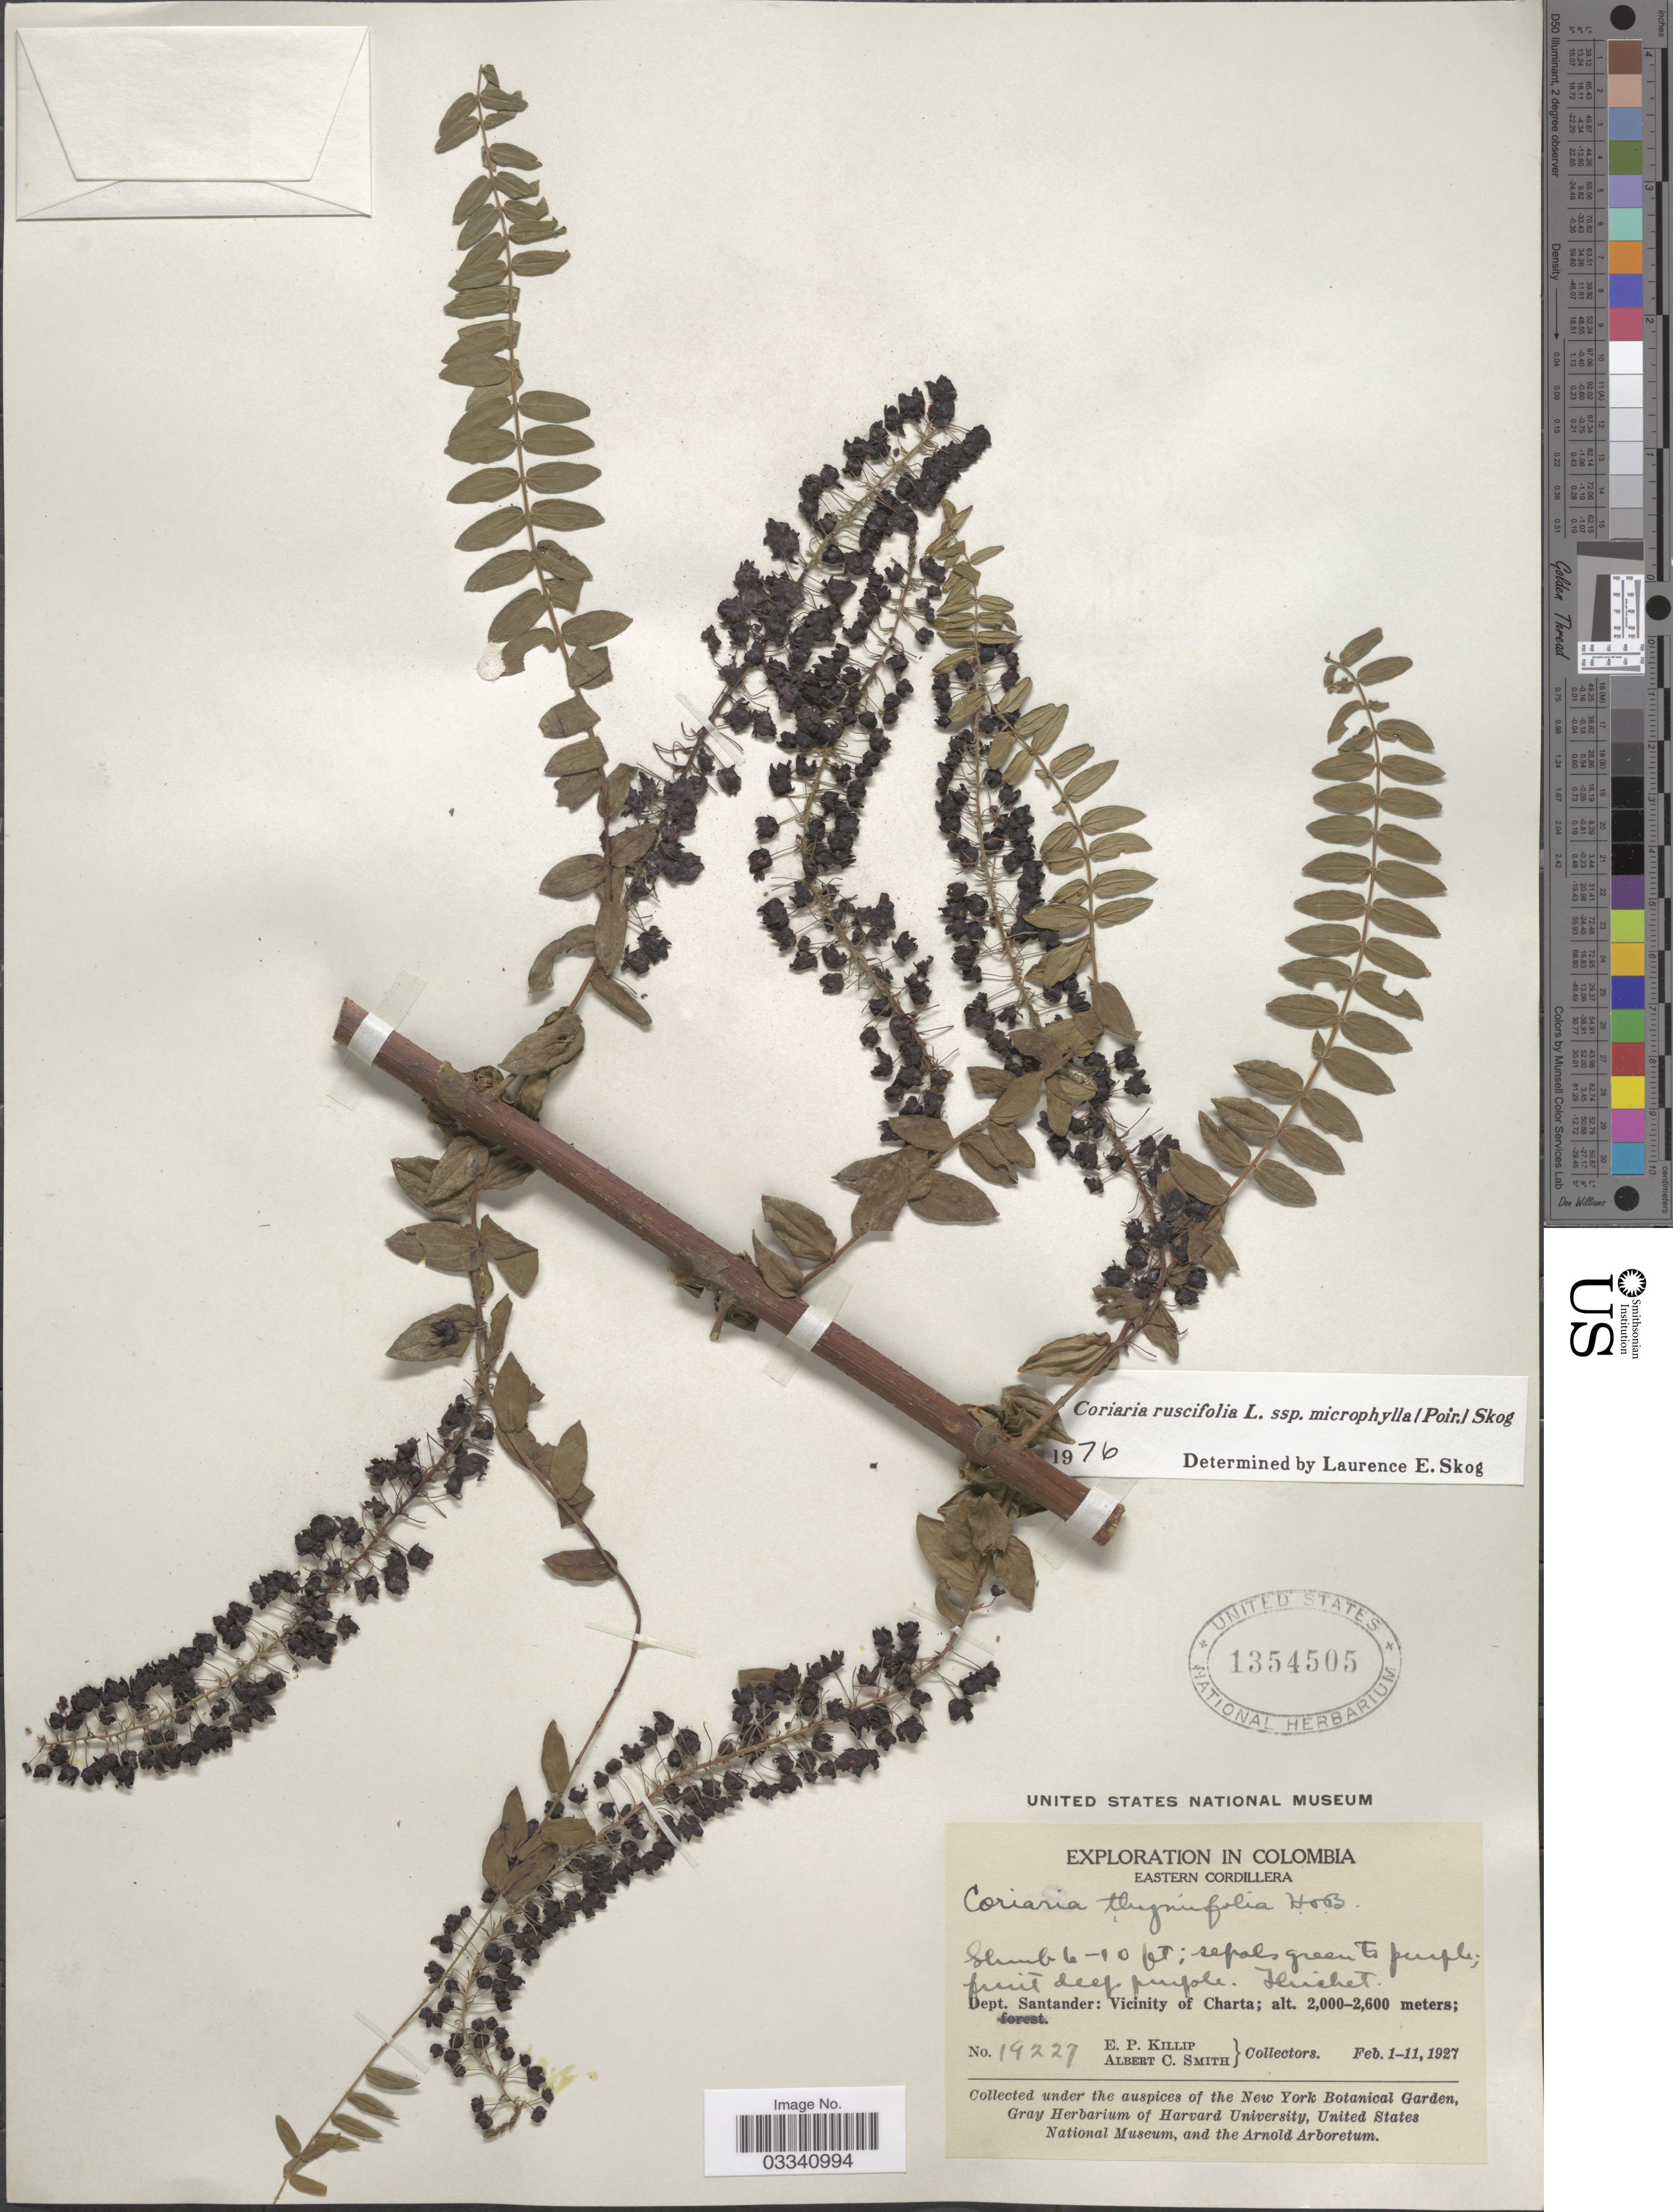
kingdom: Plantae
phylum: Tracheophyta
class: Magnoliopsida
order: Cucurbitales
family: Coriariaceae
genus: Coriaria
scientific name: Coriaria ruscifolia subsp. microphylla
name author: (Poir.) L.E. Skog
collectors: E. P. Killip & A. C. Smith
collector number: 19227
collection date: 1927-02-01/1927-02-11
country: Colombia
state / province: Santander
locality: Eastern Cordillera, Dept. Santander: Vicinity of Charta.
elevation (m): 2000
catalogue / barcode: US 1354505